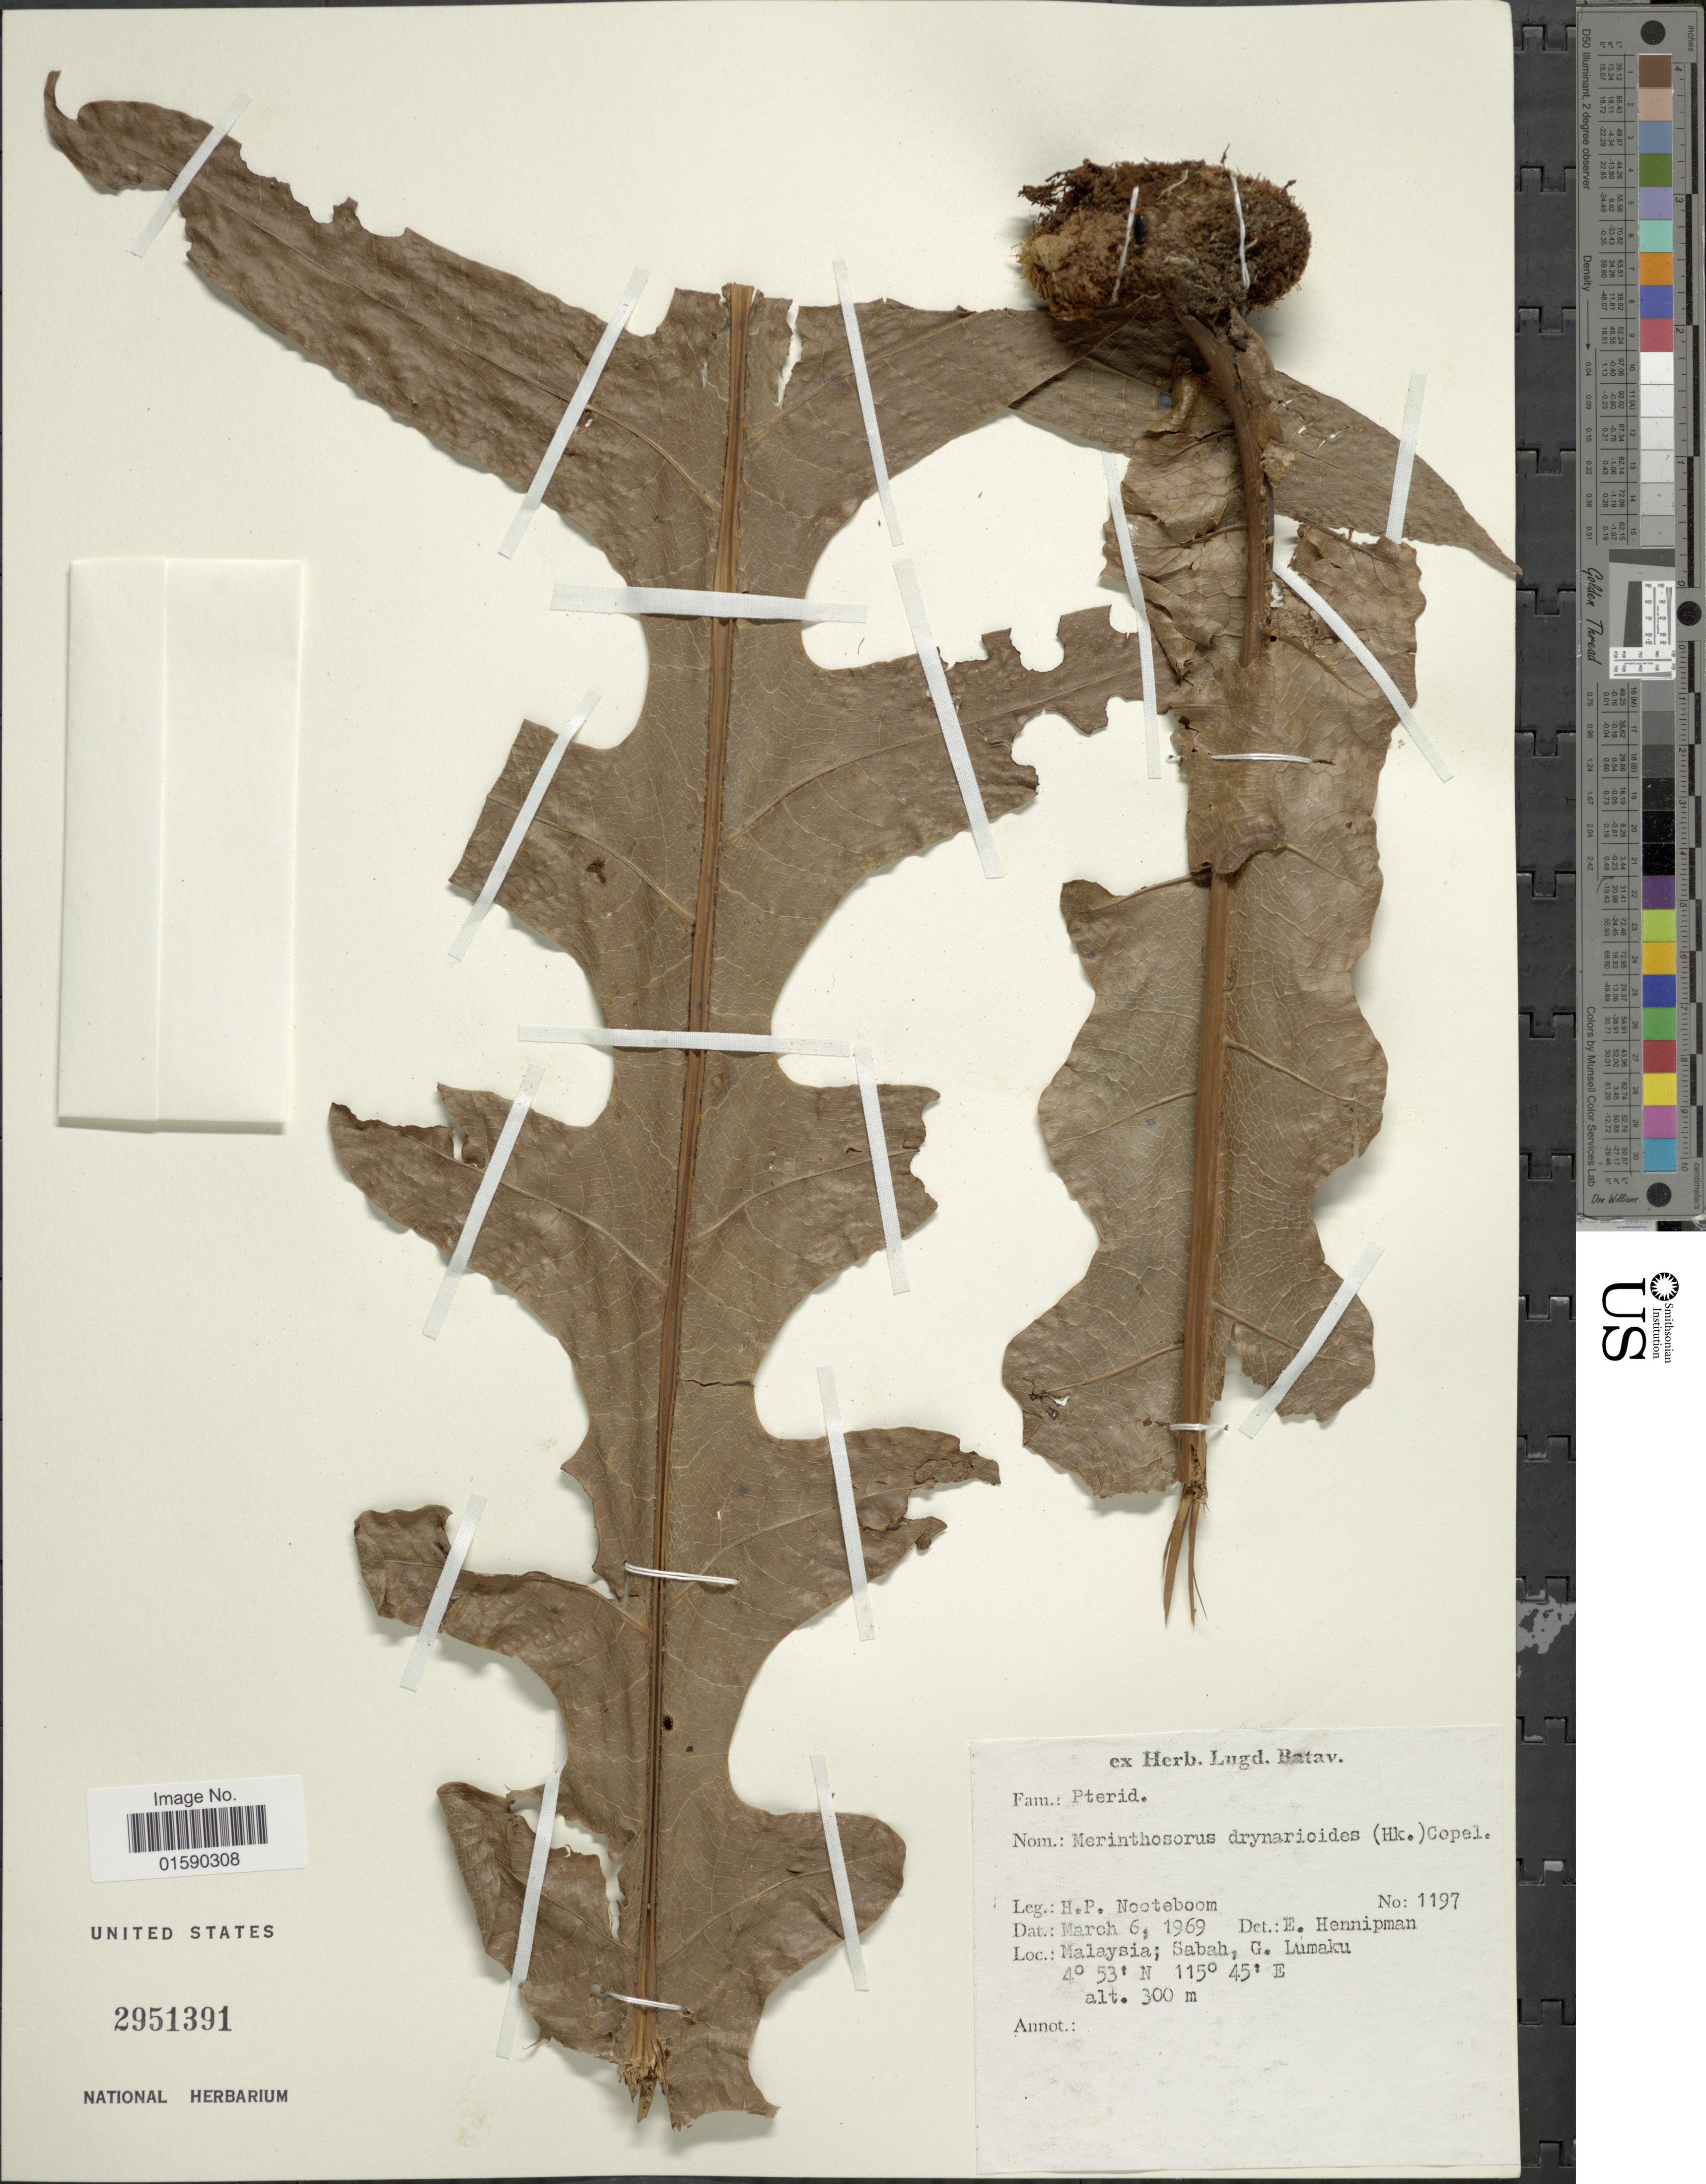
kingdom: Plantae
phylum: Tracheophyta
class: Polypodiopsida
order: Polypodiales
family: Polypodiaceae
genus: Aglaomorpha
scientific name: Aglaomorpha drynarioides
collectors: H. P. Nooteboom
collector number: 1197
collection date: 1969-03-06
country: Malaysia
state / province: Sabah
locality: Malaysia; Sabah, G. Lumaku.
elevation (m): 300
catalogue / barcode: US 2951391